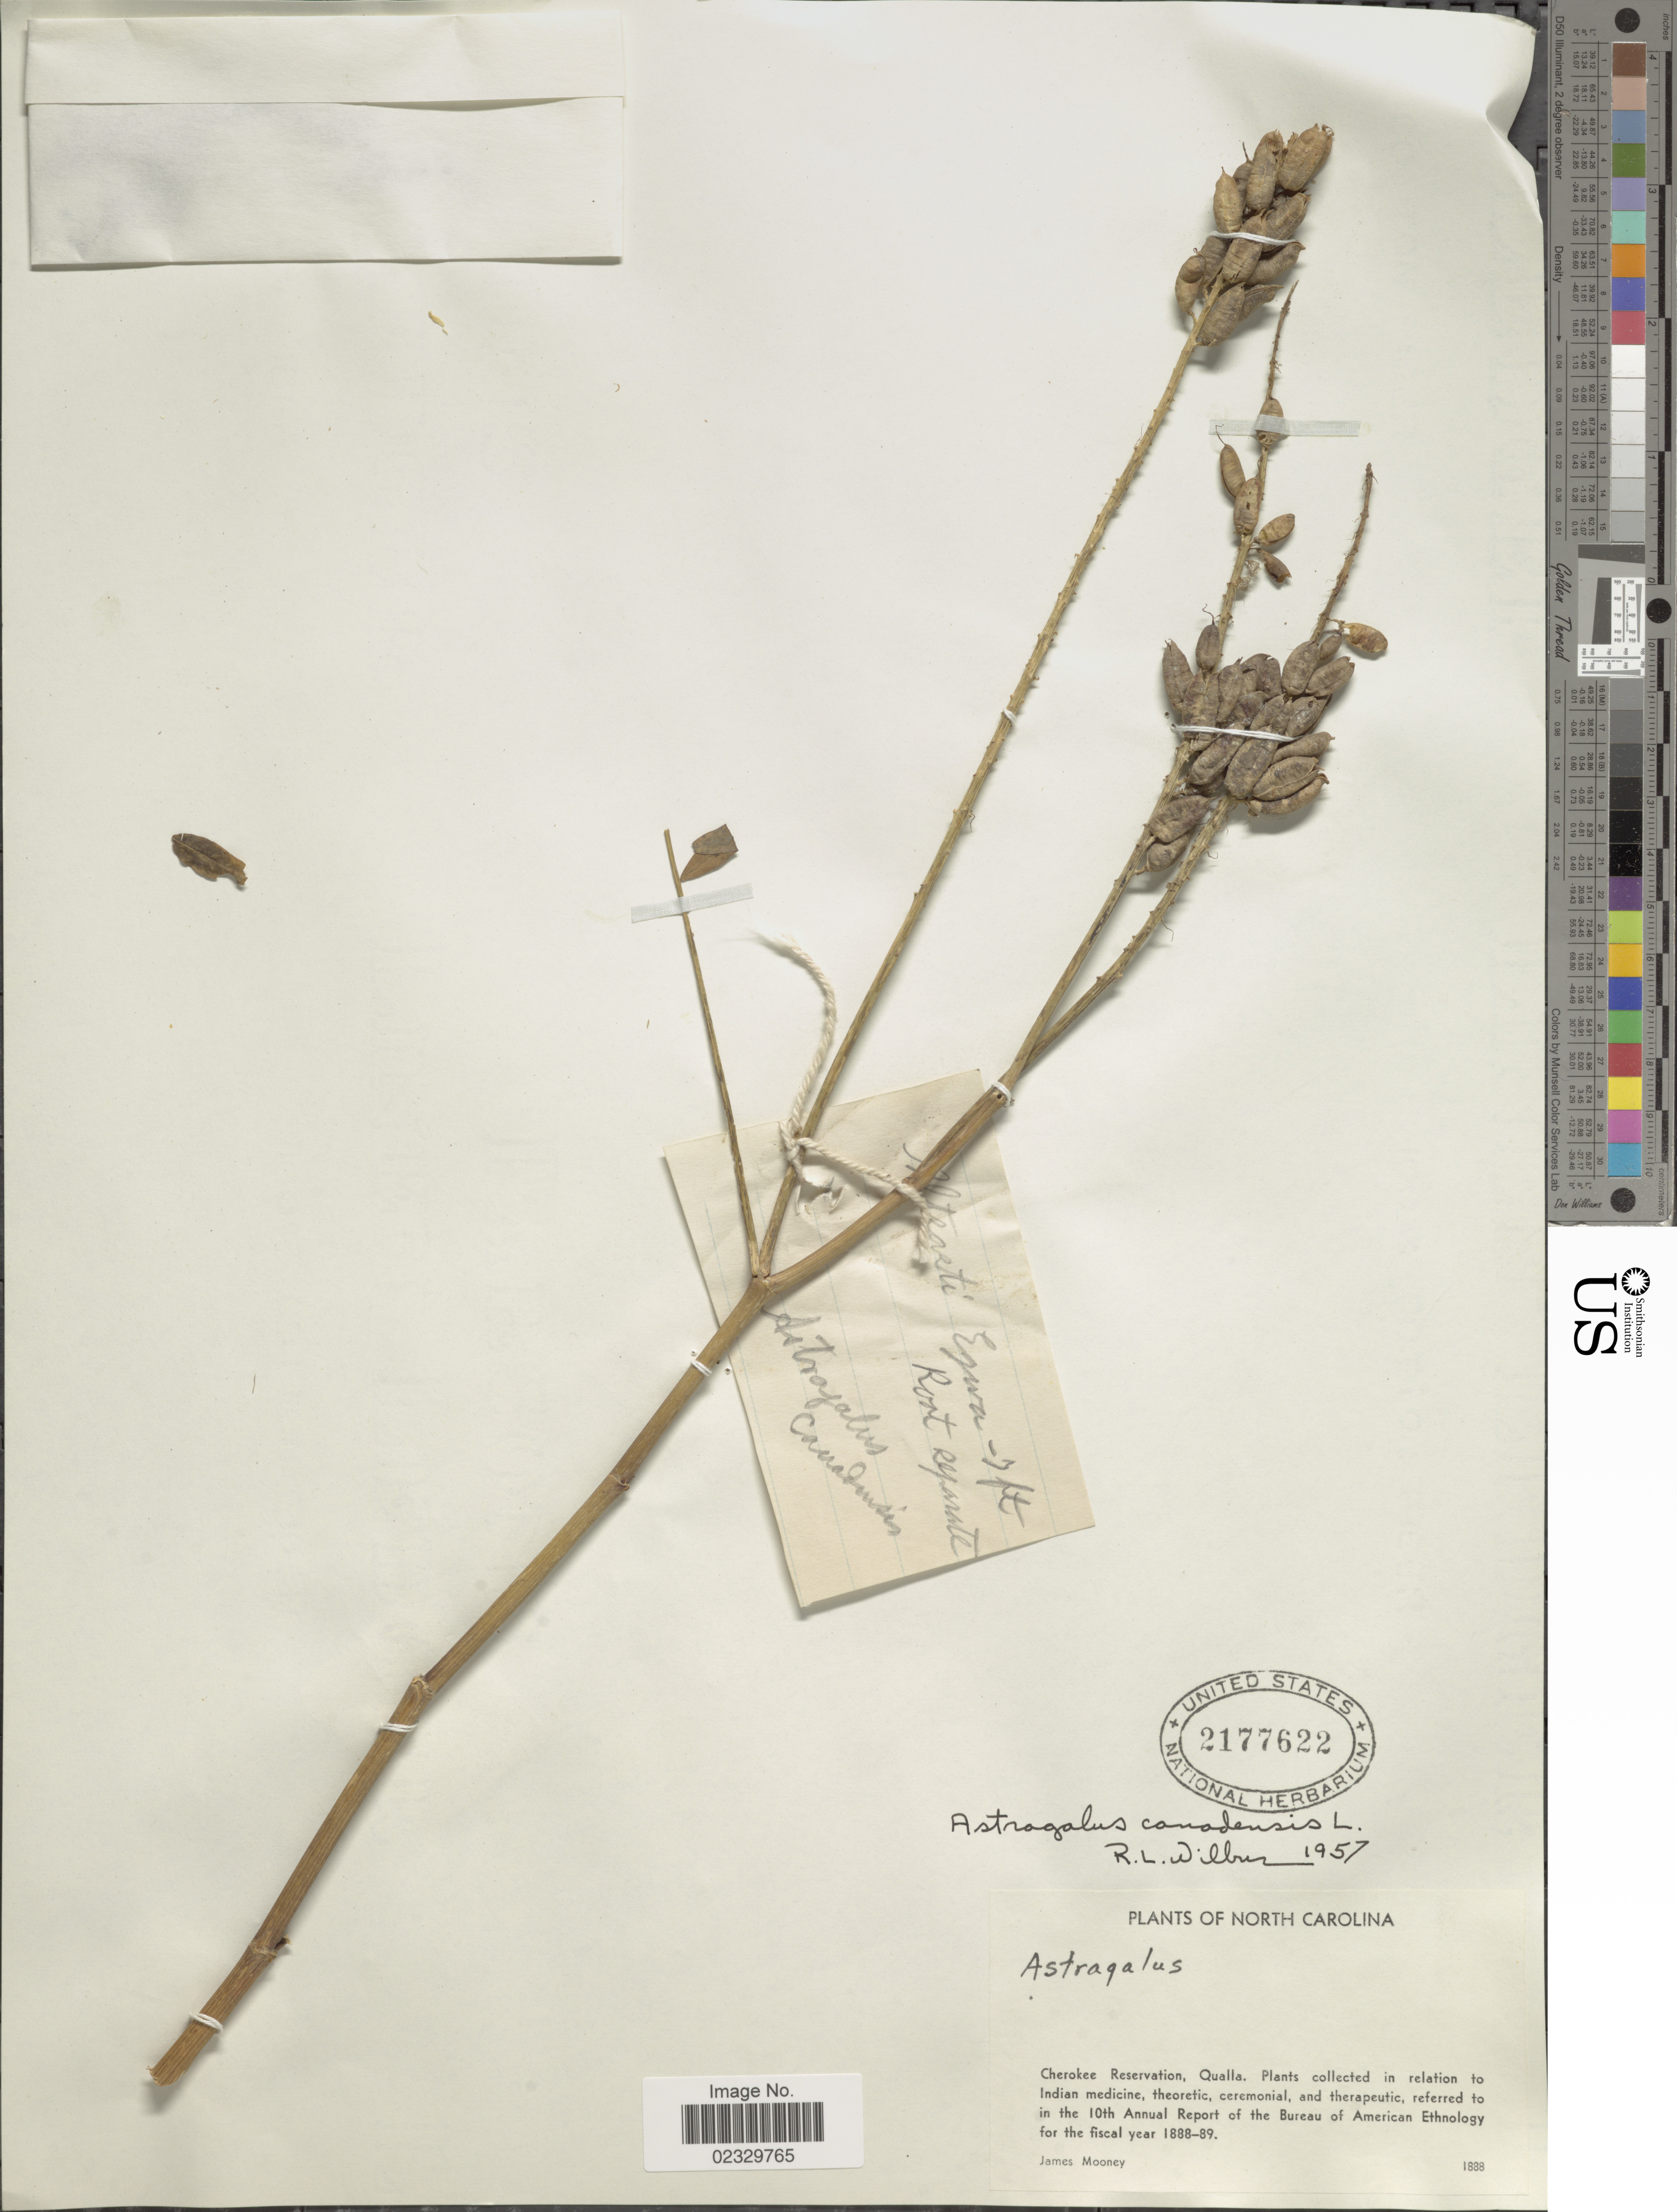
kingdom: Plantae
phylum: Tracheophyta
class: Magnoliopsida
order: Fabales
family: Fabaceae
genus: Astragalus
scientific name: Astragalus canadensis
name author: L.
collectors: J. Mooney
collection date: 1888/1889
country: United States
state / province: North Carolina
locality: Cherokee Reservation, Qualla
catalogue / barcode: US 2177622